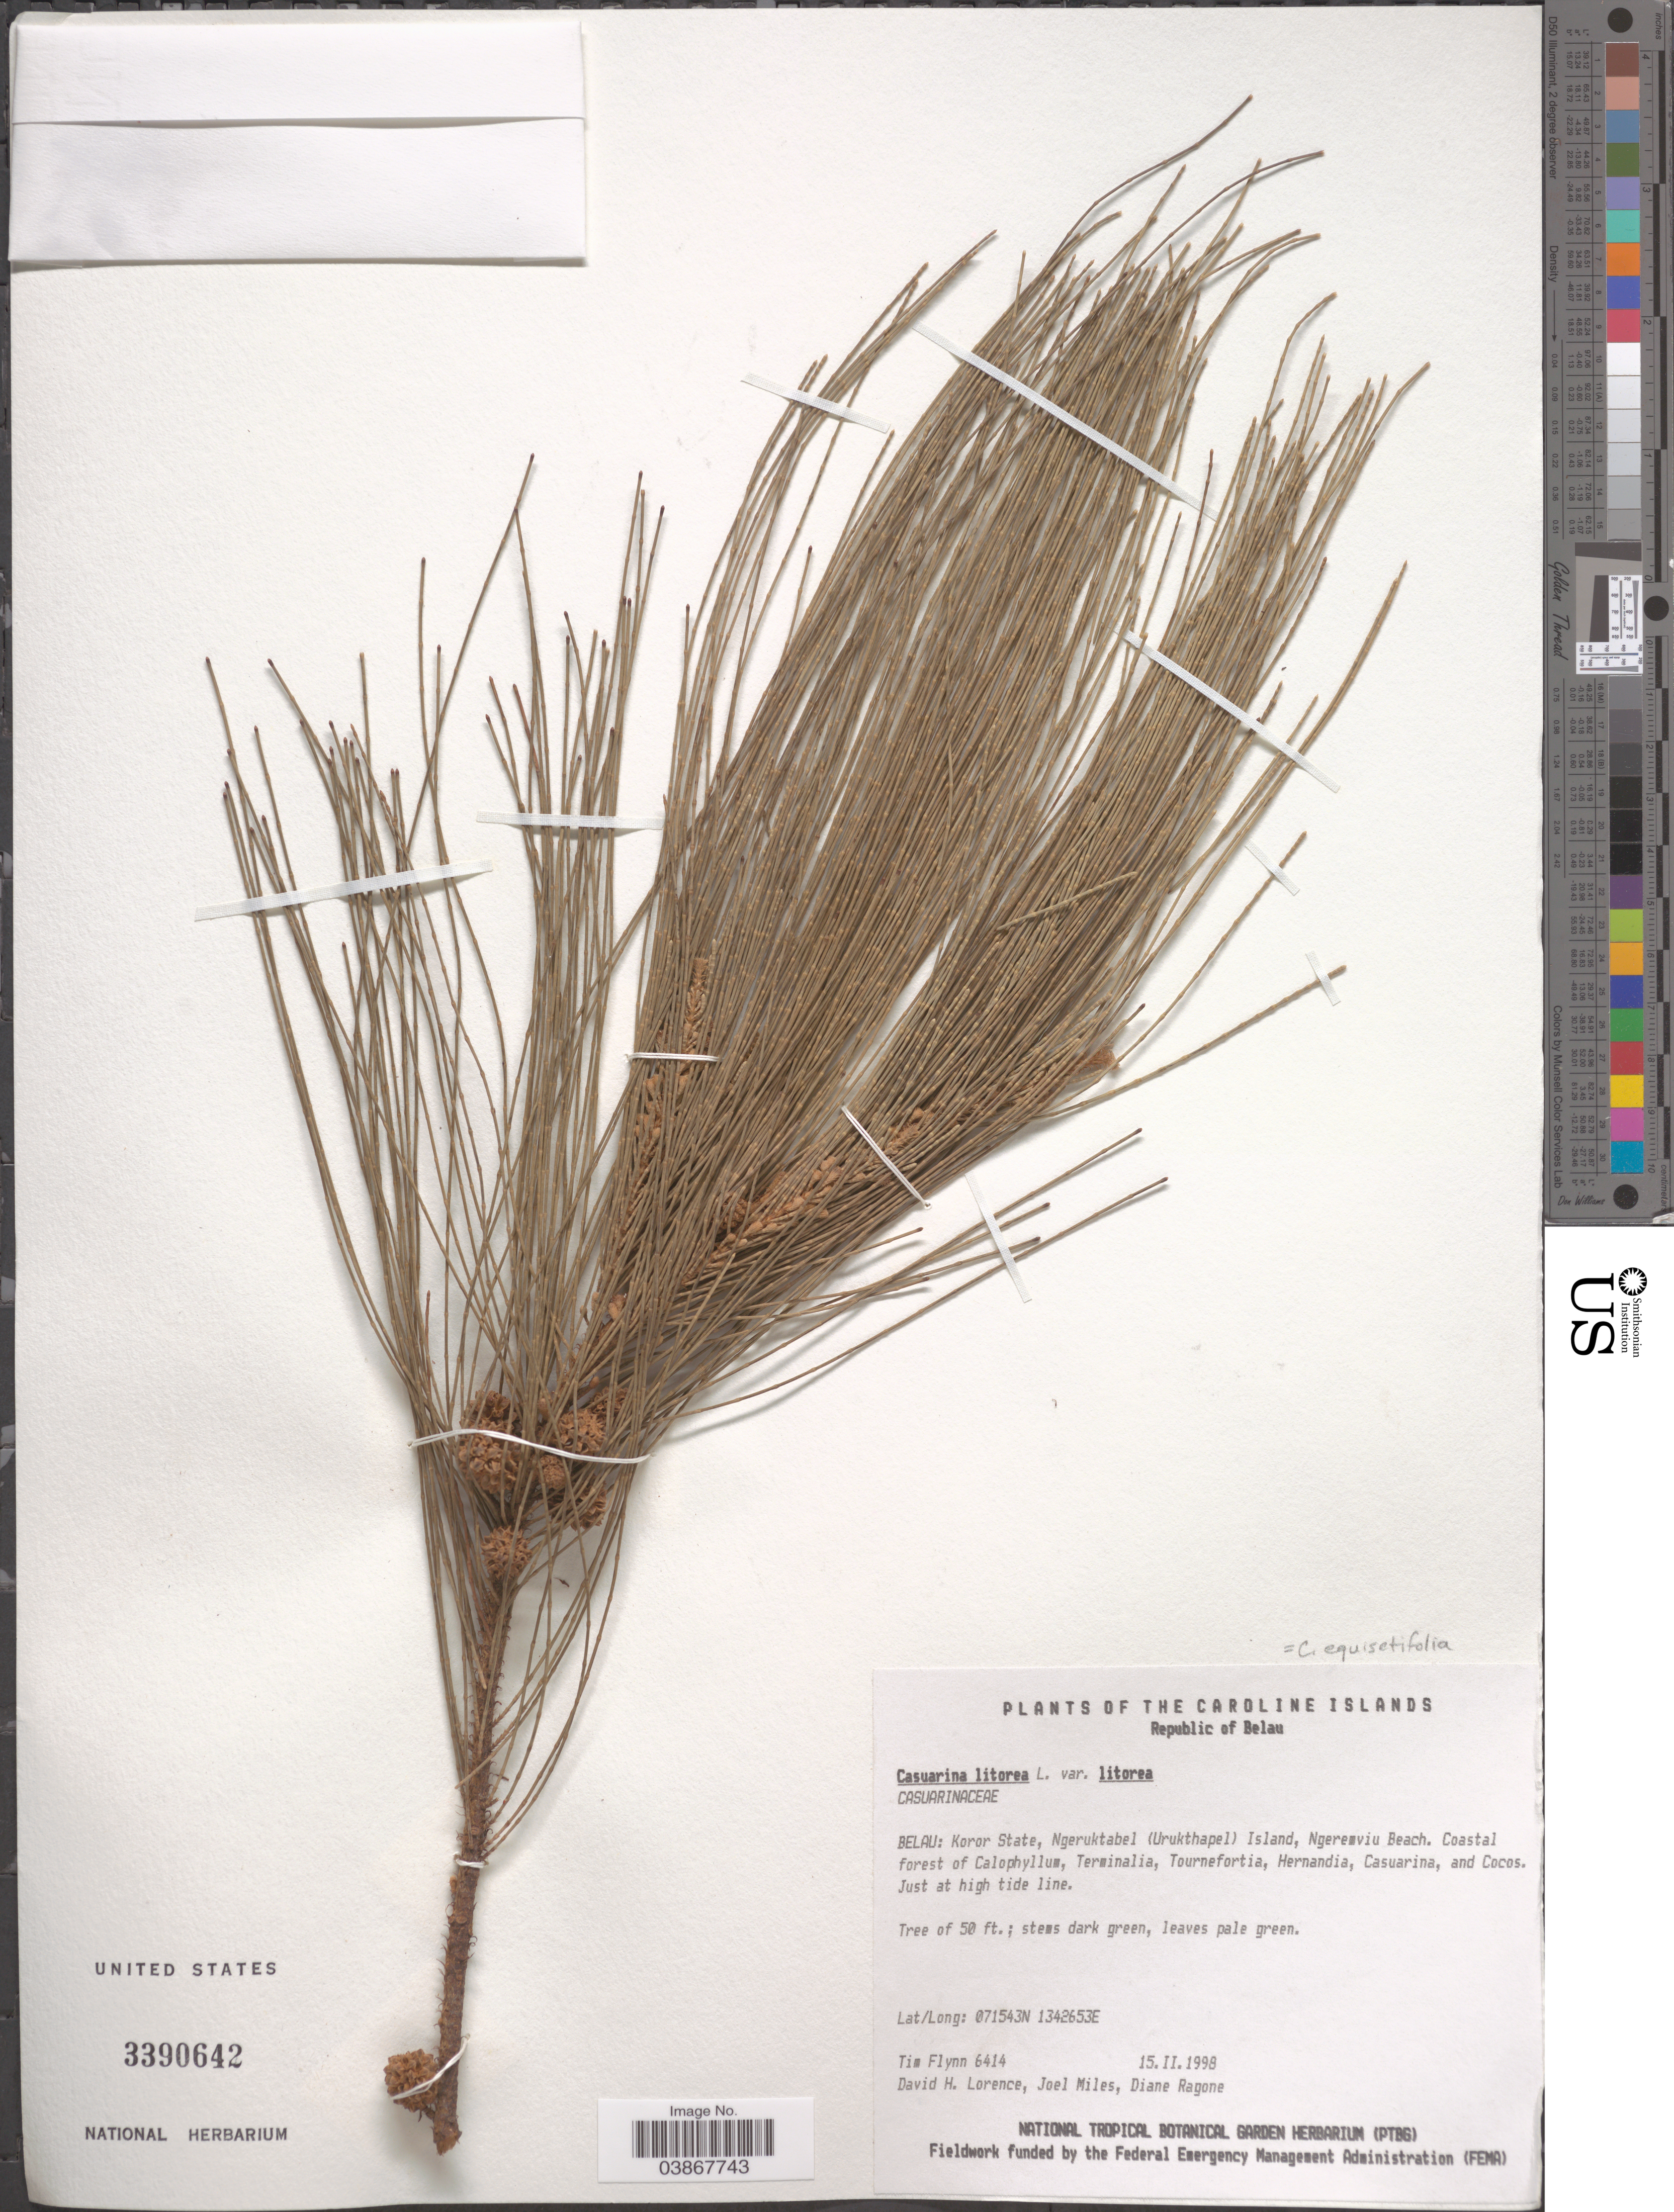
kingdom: Plantae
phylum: Tracheophyta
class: Magnoliopsida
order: Fagales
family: Casuarinaceae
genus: Casuarina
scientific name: Casuarina equisetifolia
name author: L.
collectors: T. Flynn, D. Lorence, J. Miles & D. Ragone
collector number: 6414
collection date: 1998-02-15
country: Palau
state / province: Koror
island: Ngeruktabel [Urukthapel]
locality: Caroline Islands. Republic of Belau. Belau: Koror State, Ngeruktabel (Urukthapel) Island, Ngeremviu Beach.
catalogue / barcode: US 3390642